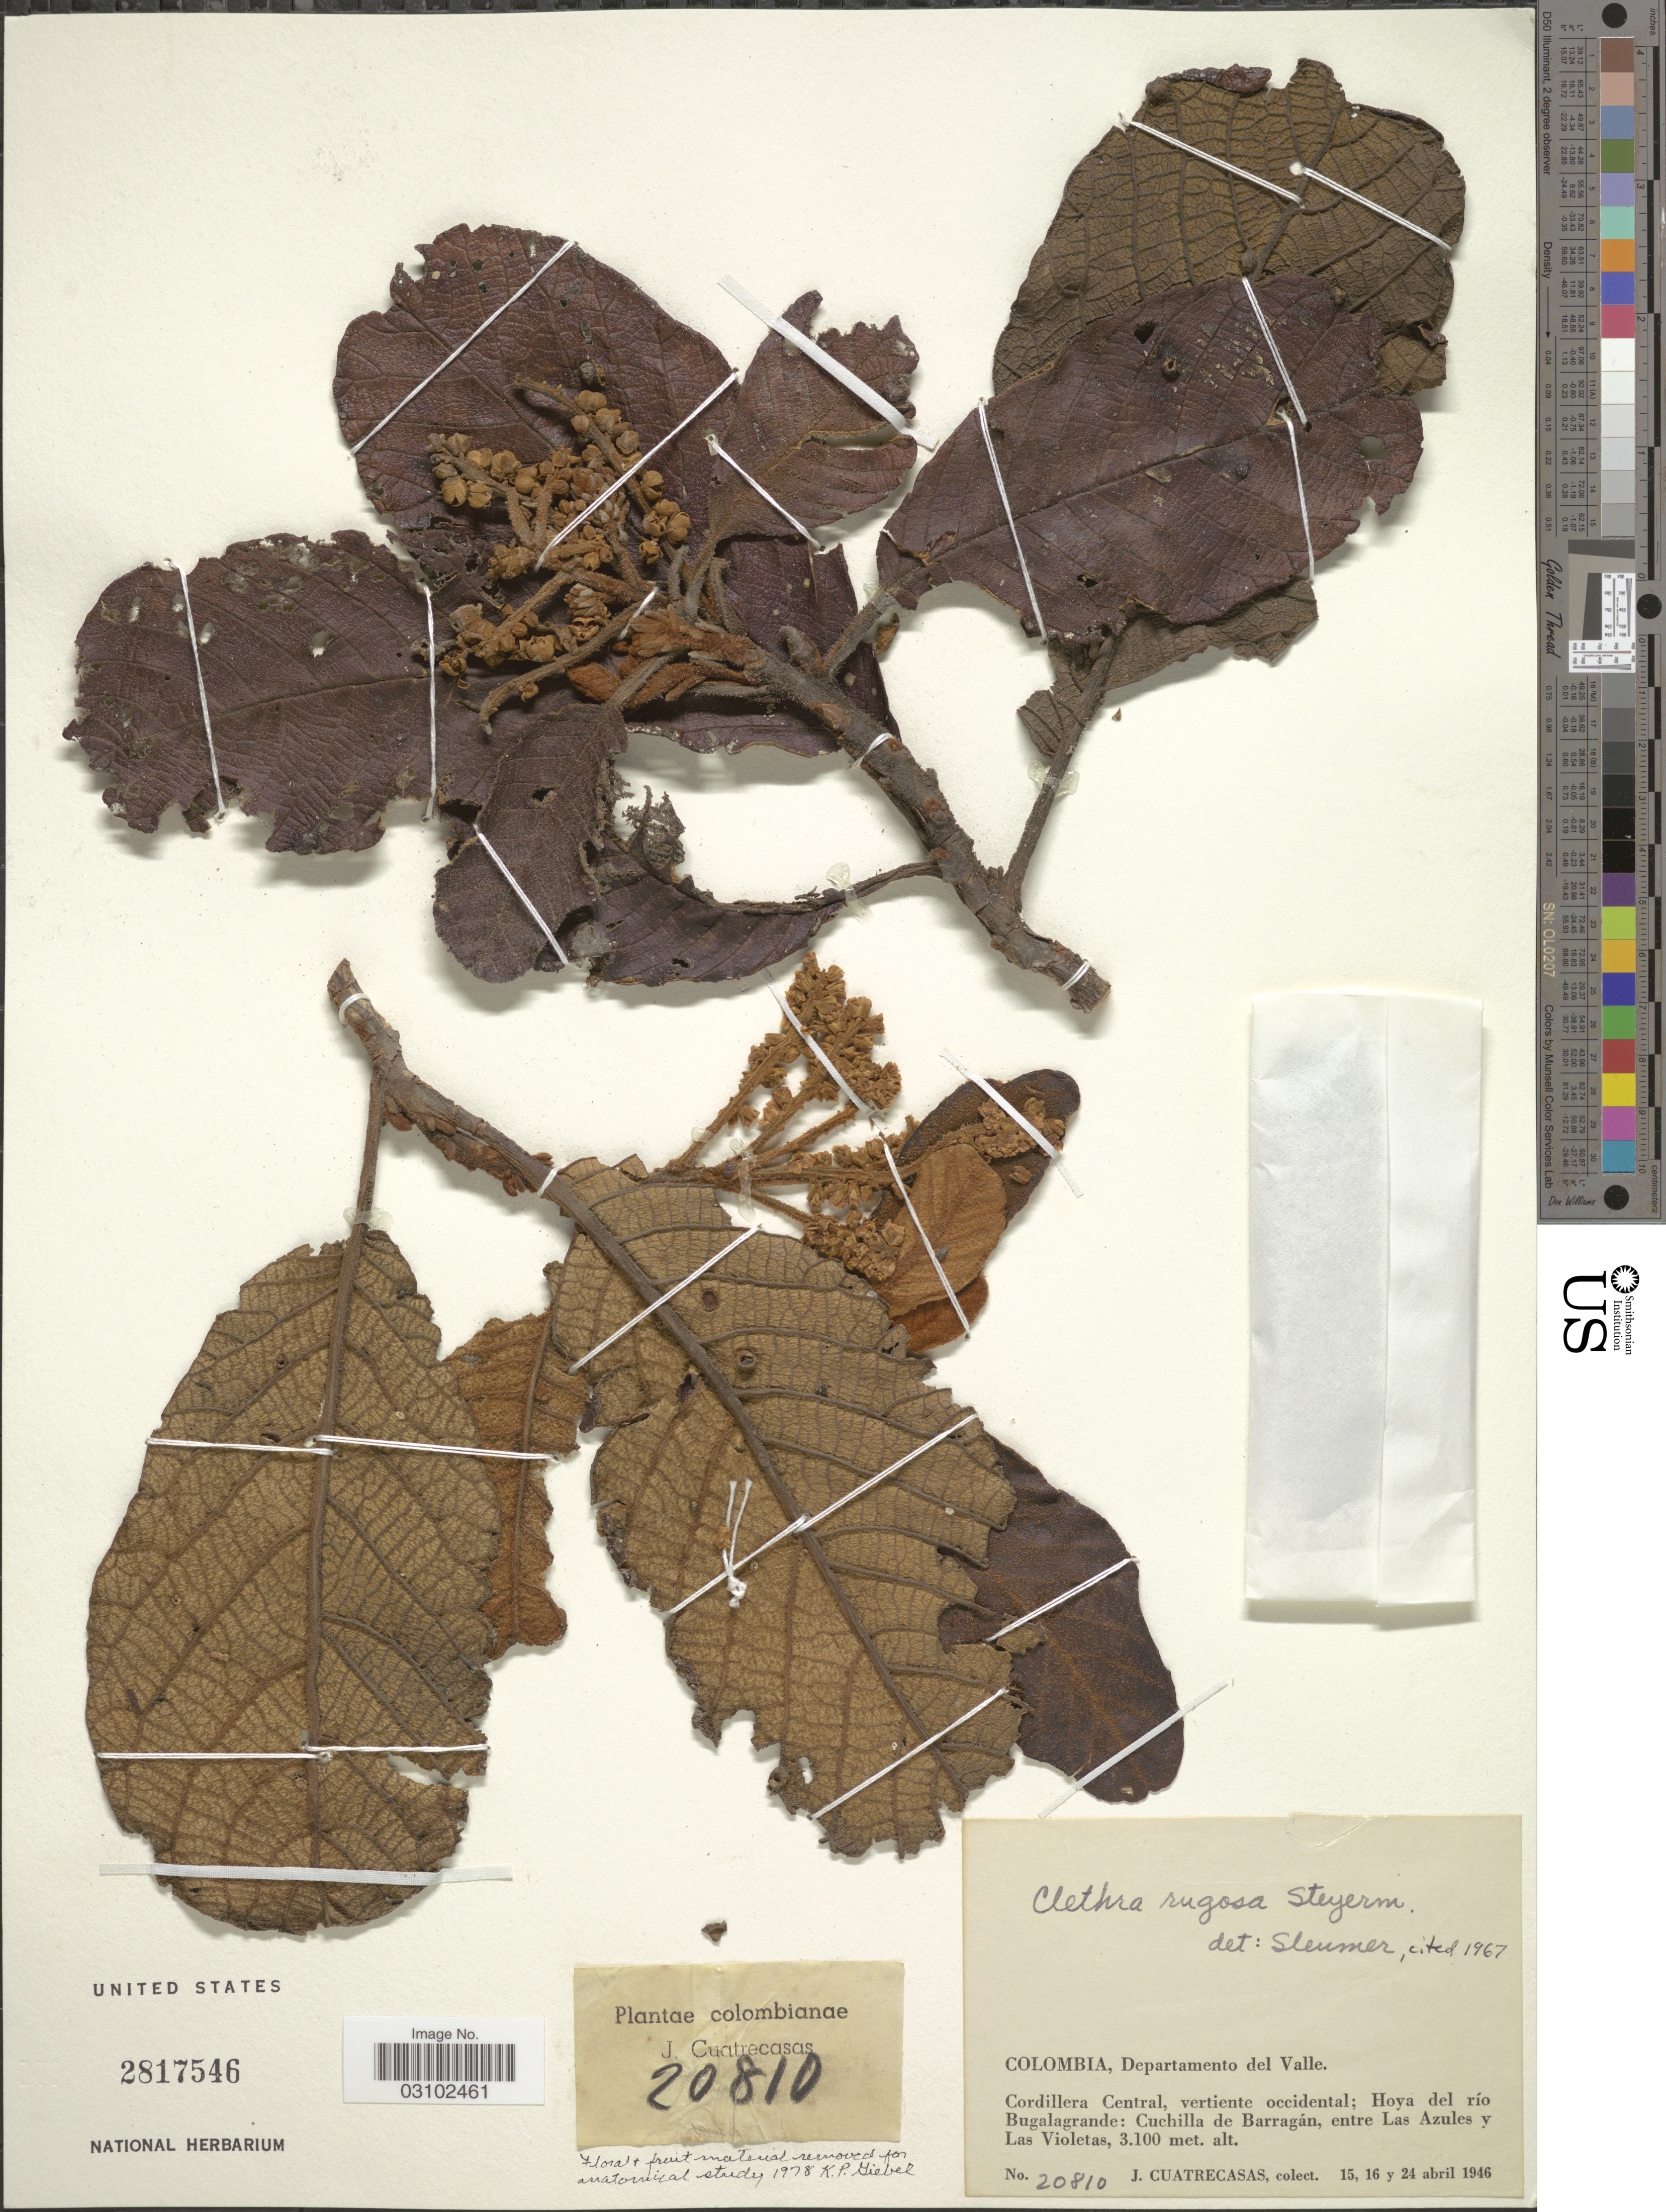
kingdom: Plantae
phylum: Tracheophyta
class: Magnoliopsida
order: Ericales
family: Clethraceae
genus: Clethra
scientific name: Clethra rugosa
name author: Steyerm.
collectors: J. Cuatrecasas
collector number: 20810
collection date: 1946-04-15/1946-04-24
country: Colombia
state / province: Valle del Cauca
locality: Departamento del Valle. Cordillera Central, vertiente occidental; Bugalagrande: Cuchilla de Barragán, entre Las Azules y Las Violetas.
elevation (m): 3100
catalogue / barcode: US 2817546